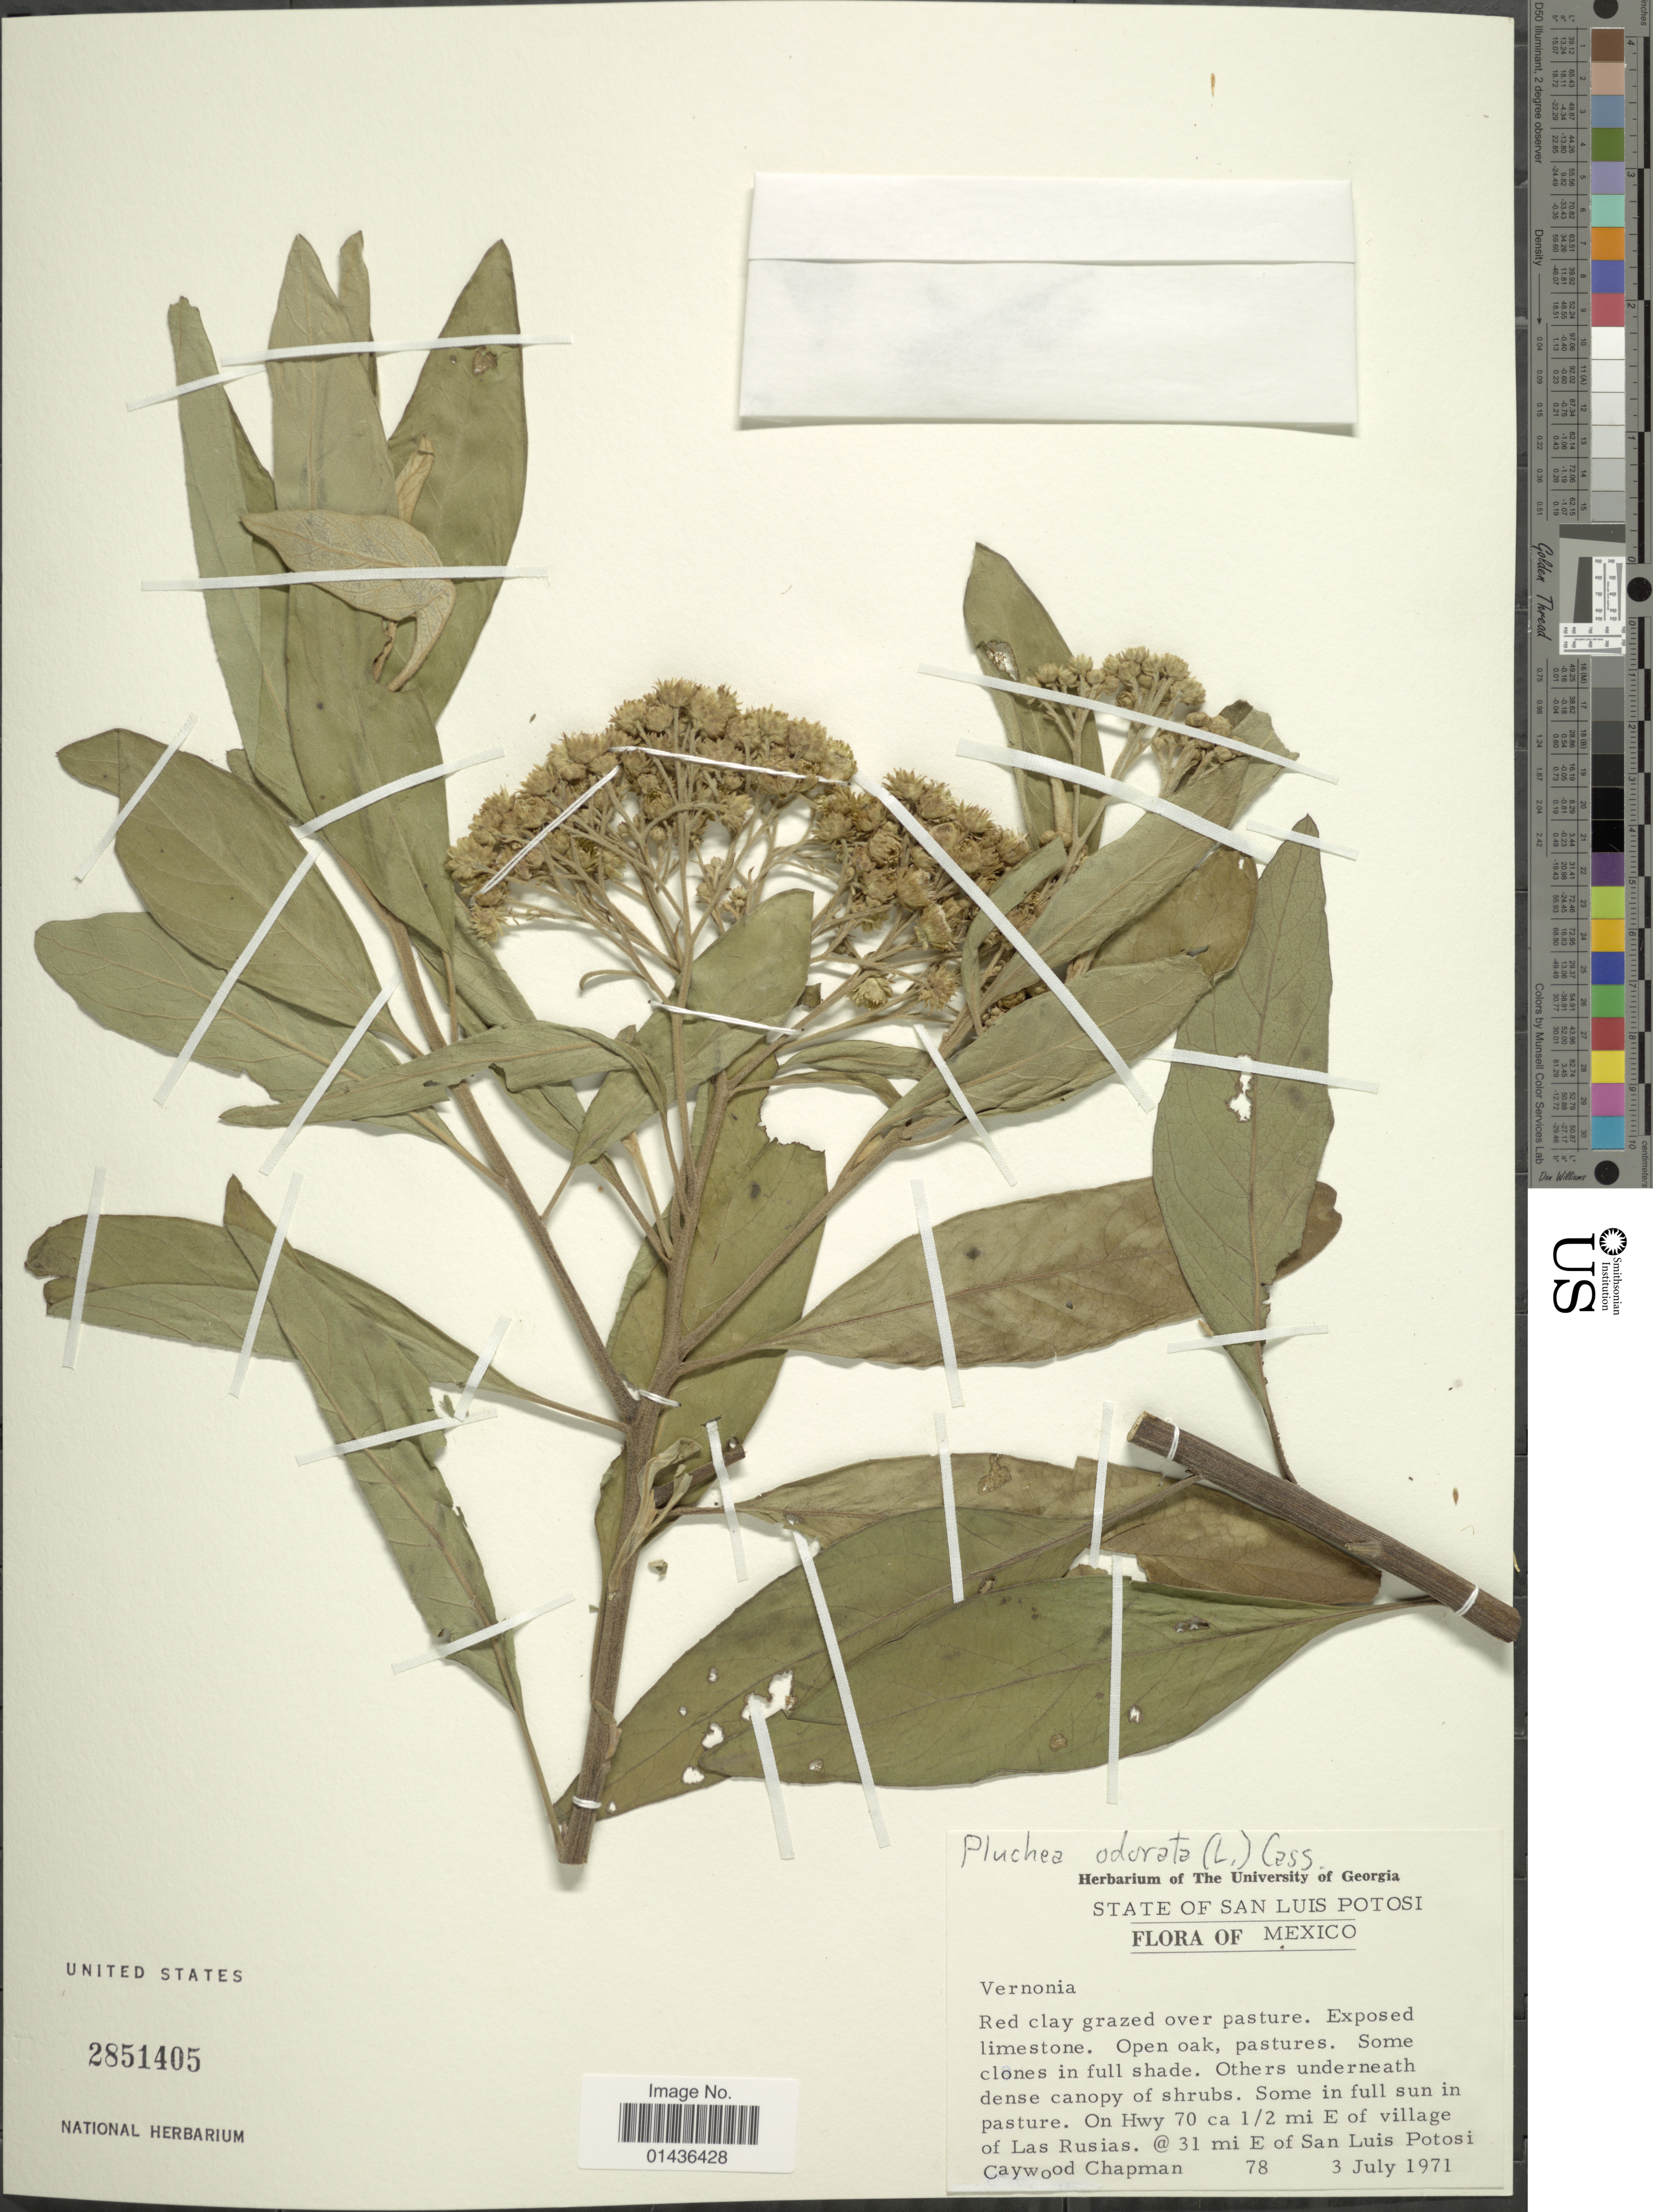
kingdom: Plantae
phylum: Tracheophyta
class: Magnoliopsida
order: Asterales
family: Asteraceae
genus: Pluchea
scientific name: Pluchea carolinensis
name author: (Jacq.) D. Don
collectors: G. C. Chapman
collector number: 78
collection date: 1971-07-03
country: Mexico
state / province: San Luis Potosí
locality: On Hwy 70 ca ½ mi E of village of Las Rusias @ 31 mi E of San Luis Potosi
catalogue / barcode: US 2851405